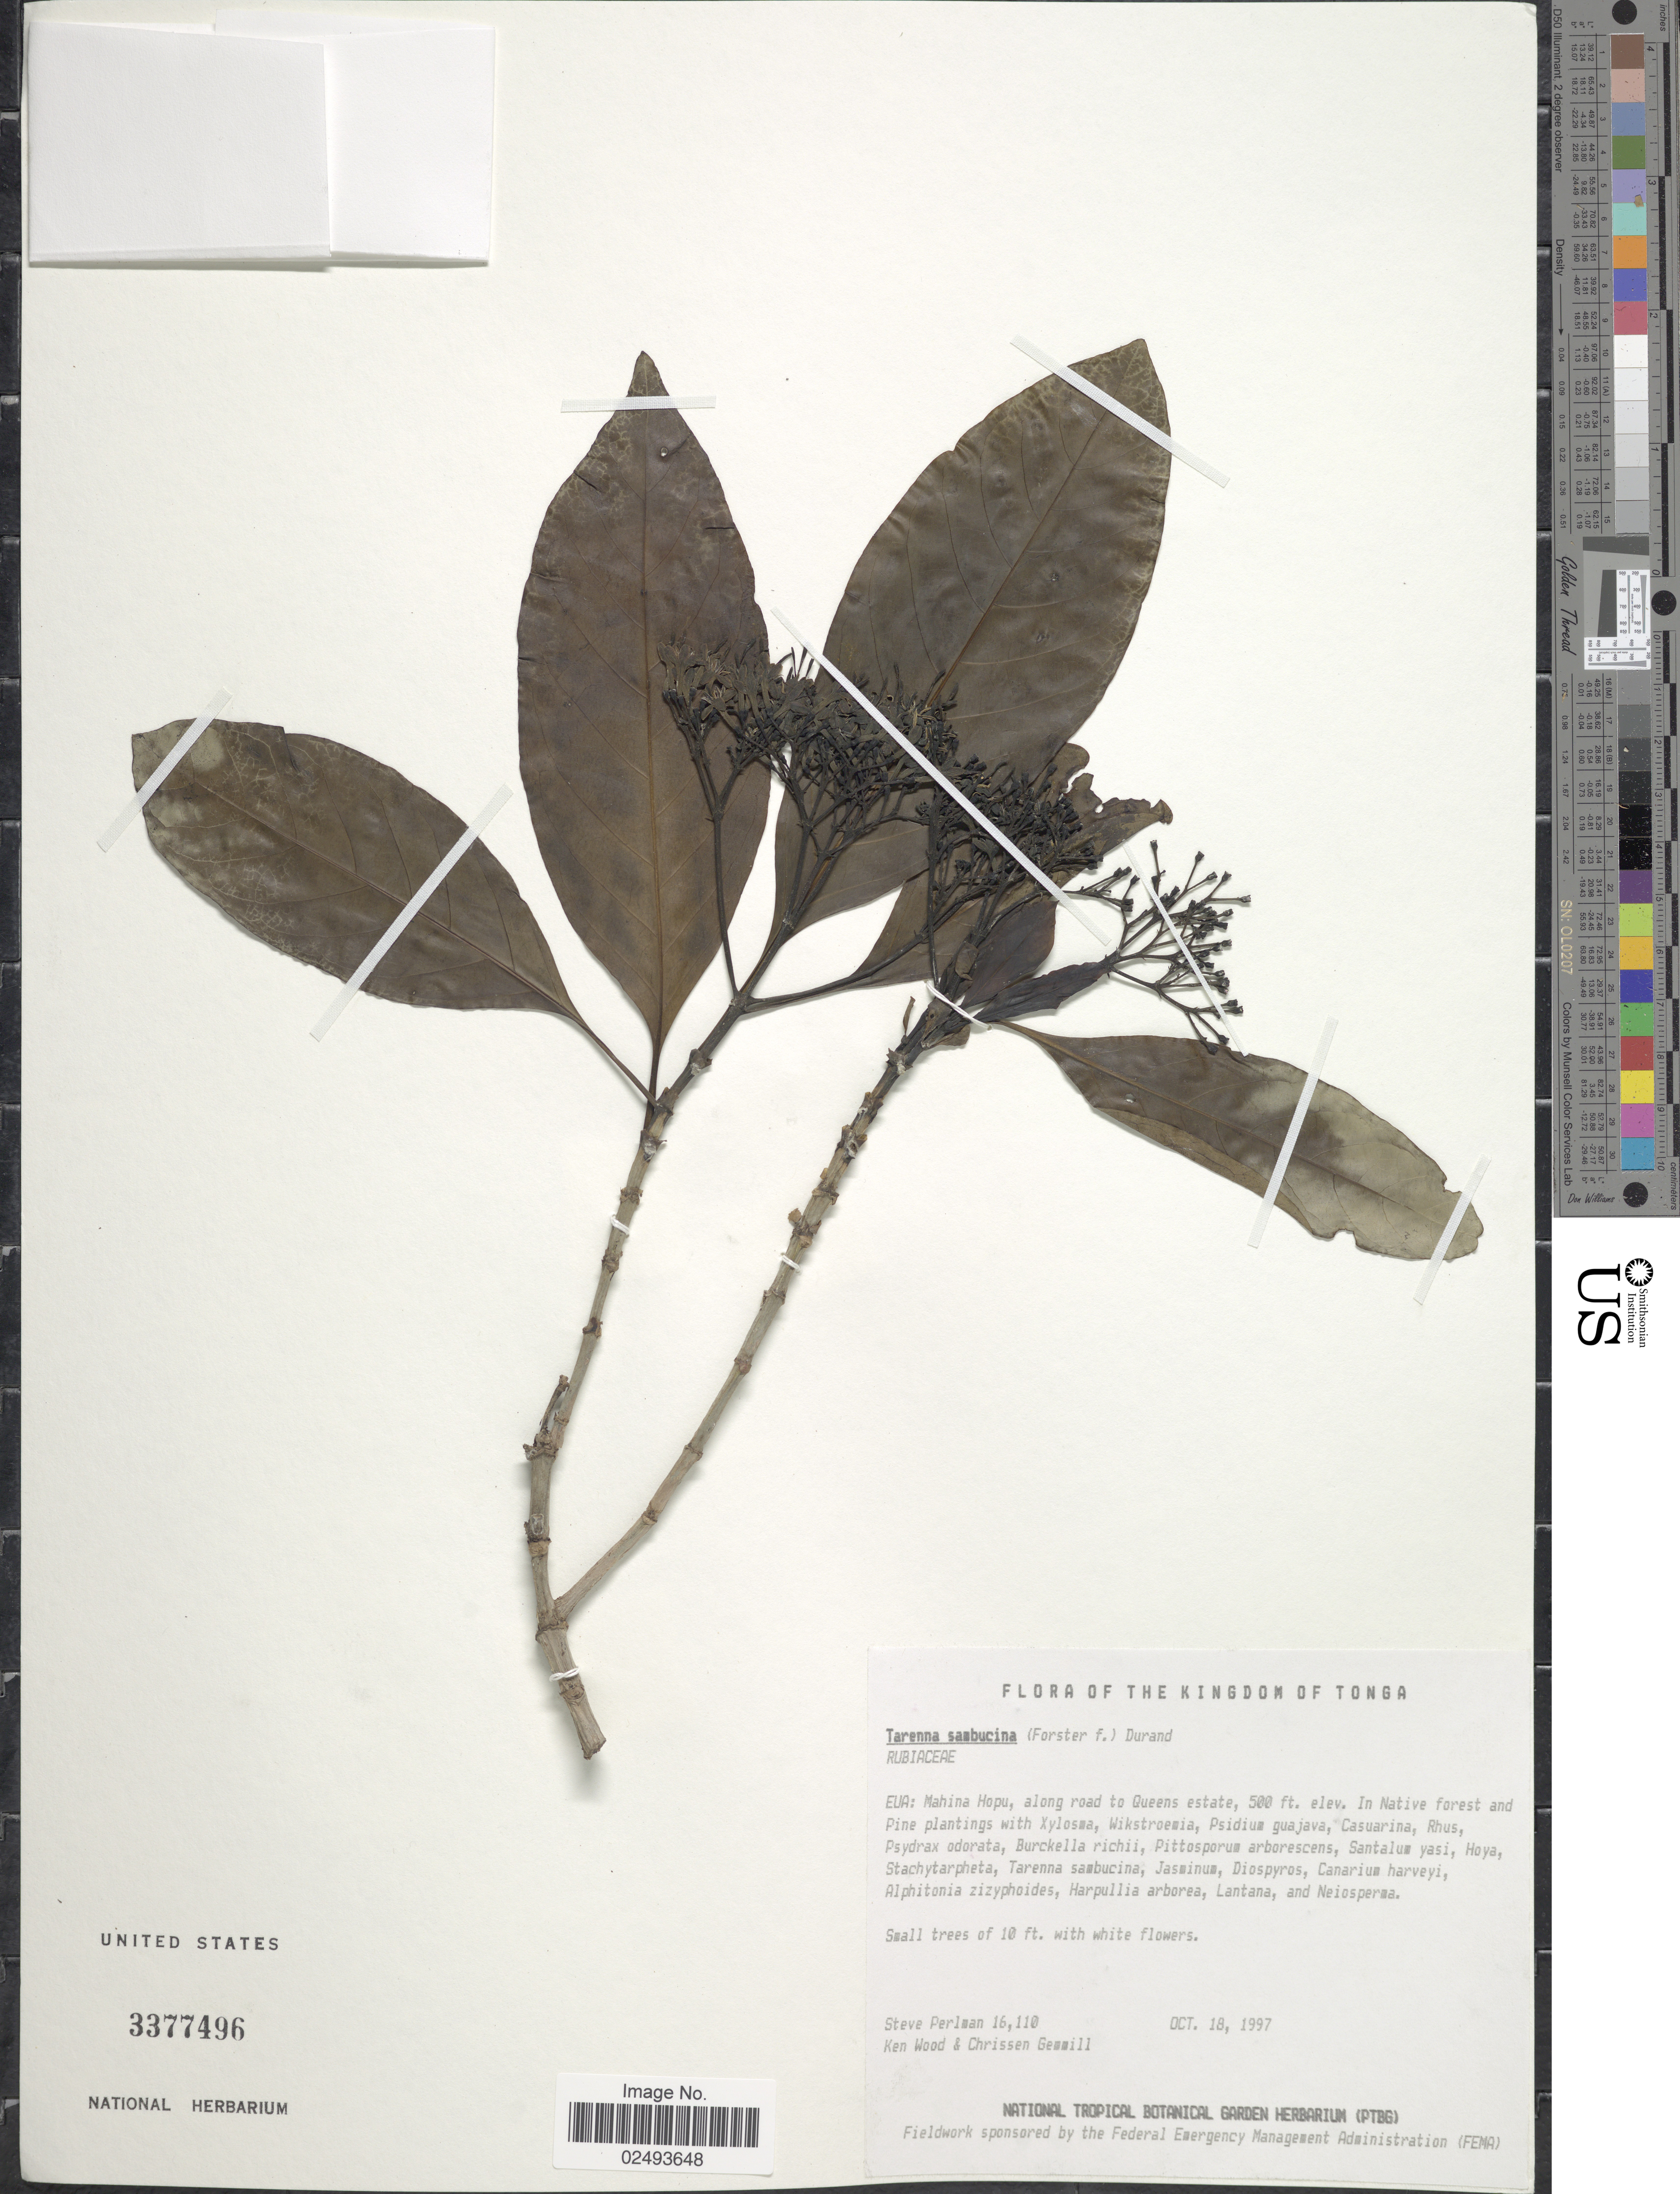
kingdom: Plantae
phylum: Tracheophyta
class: Magnoliopsida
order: Gentianales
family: Rubiaceae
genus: Tarenna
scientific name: Tarenna sambucina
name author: (G. Forst.) Drake ex Durand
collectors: S. P. Perlman, K. R. Wood & C. Gemmill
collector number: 16110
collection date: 1997-10-18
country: Tonga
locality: Eua: Mahina Hopu, along road to Queens estate, In Native forest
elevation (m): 152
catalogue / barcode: US 3377496